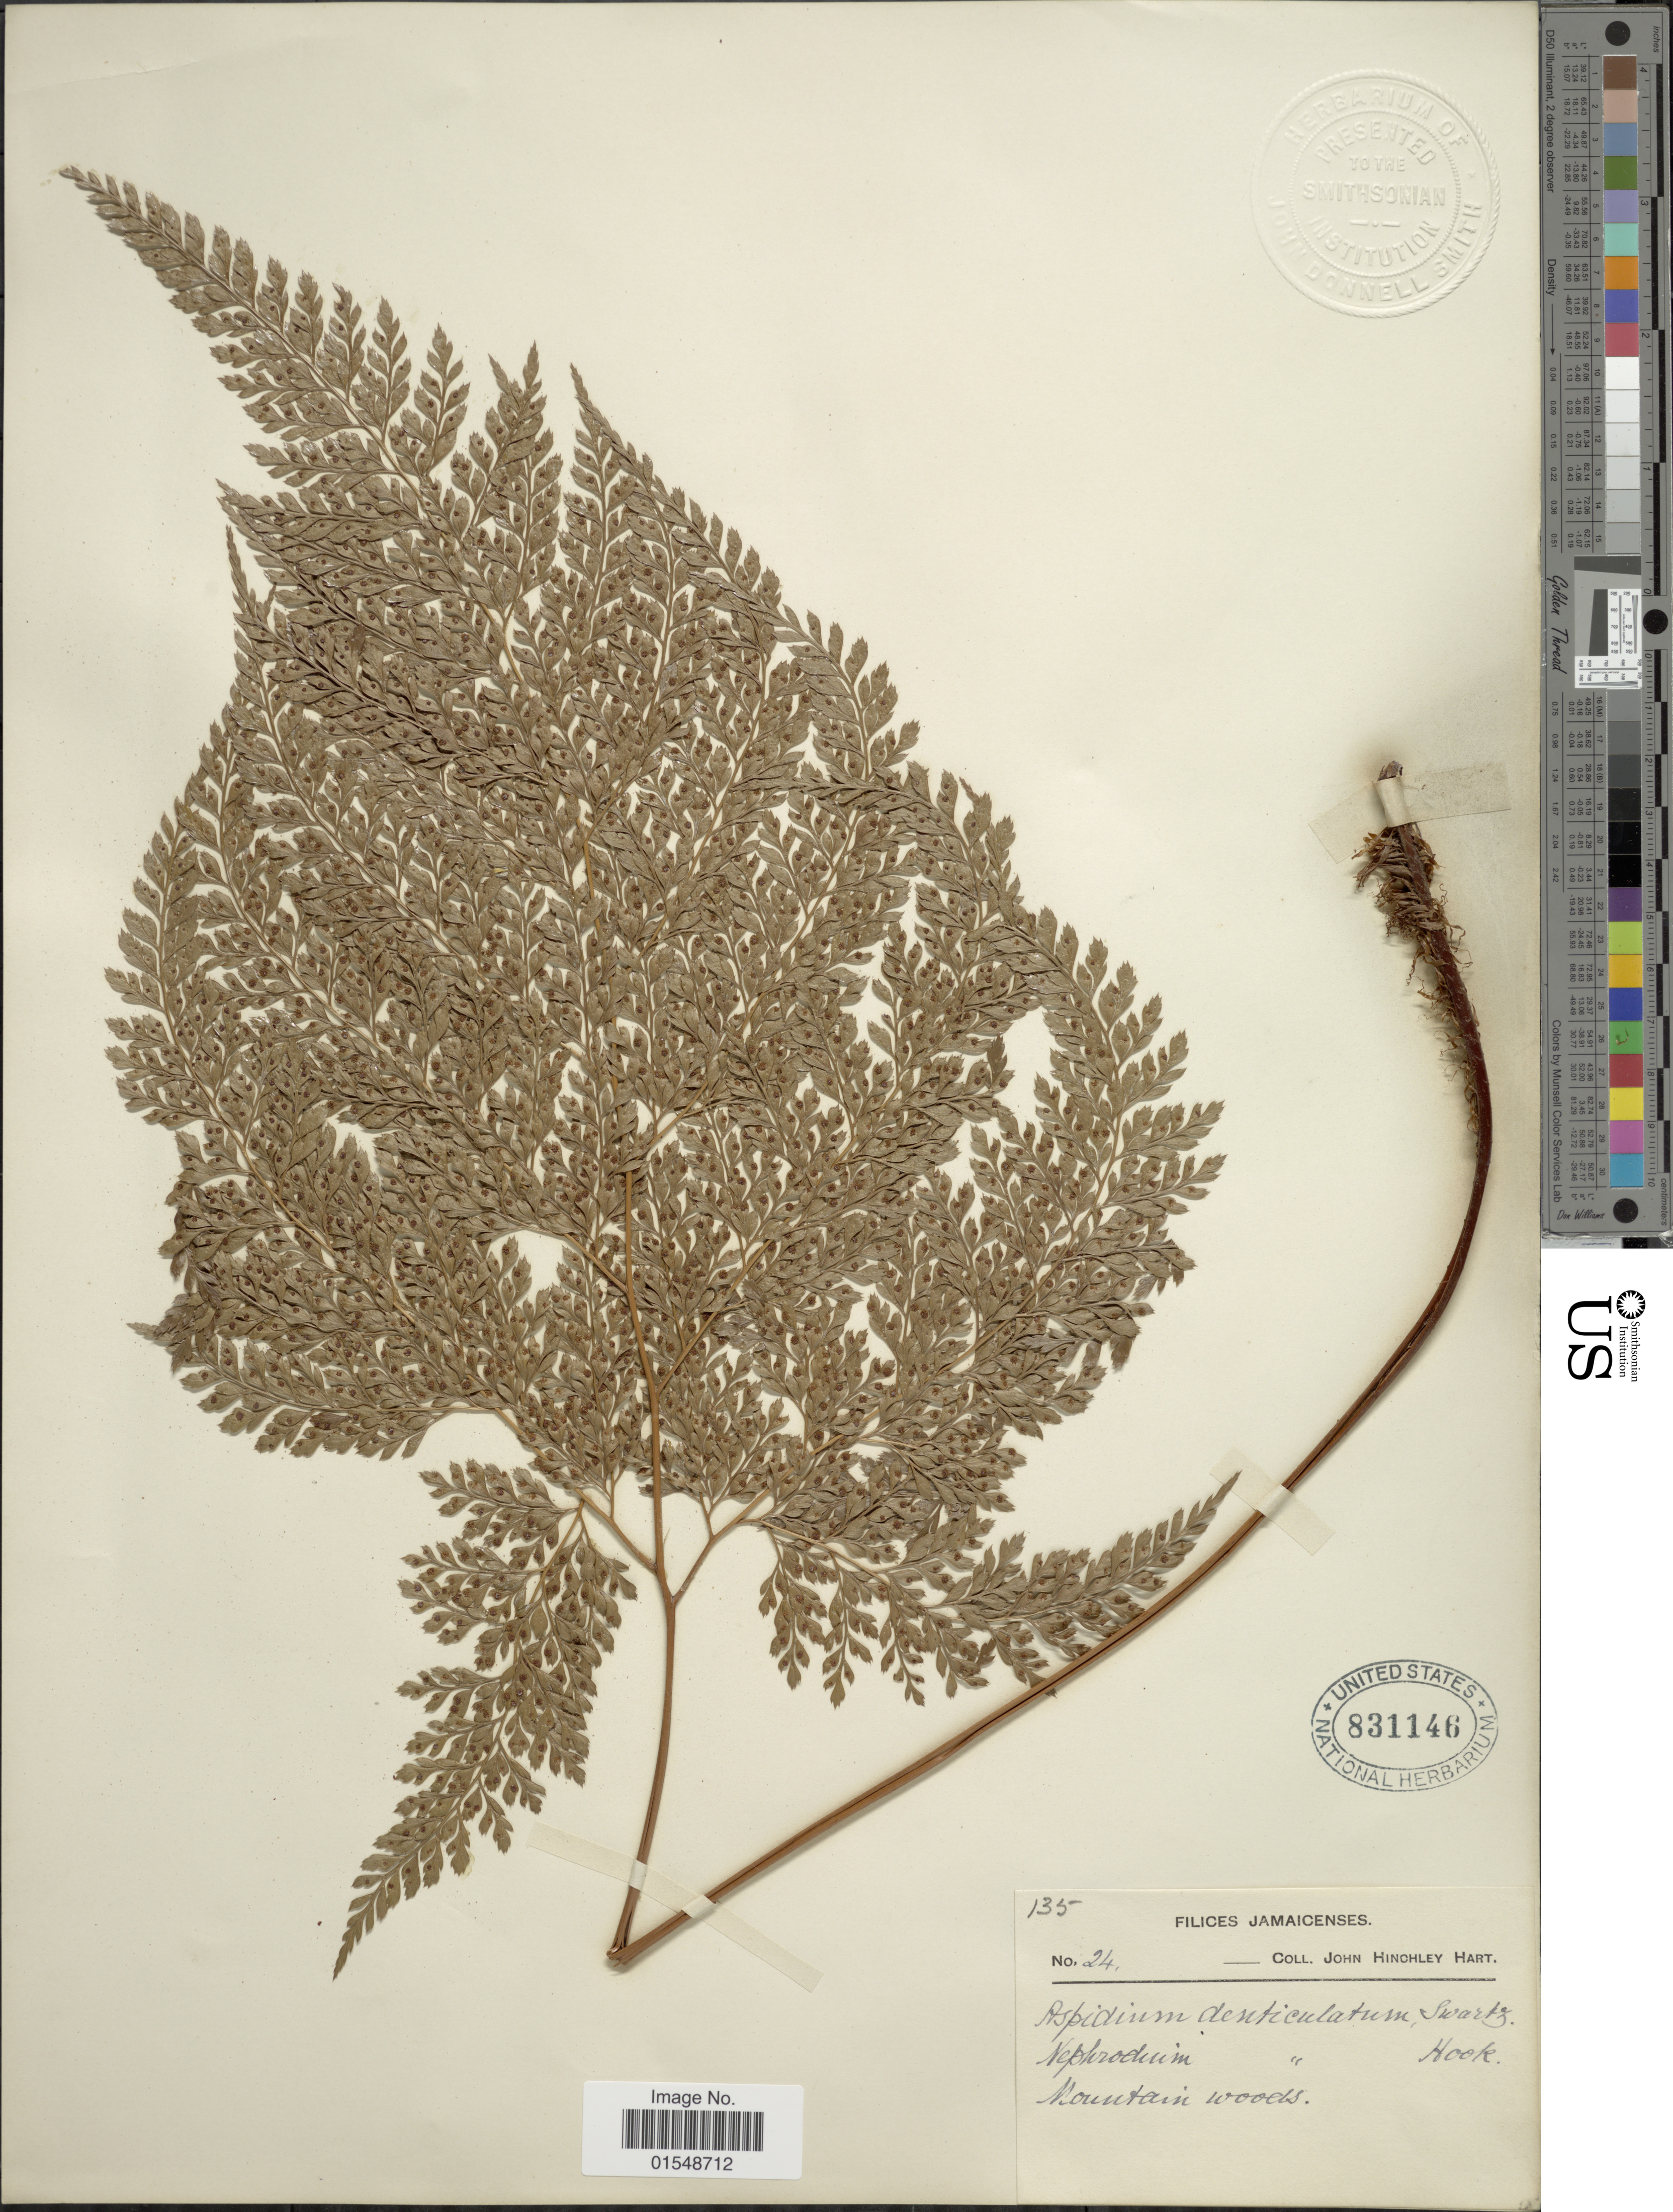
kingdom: Plantae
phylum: Tracheophyta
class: Polypodiopsida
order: Polypodiales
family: Dryopteridaceae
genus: Arachniodes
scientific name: Arachniodes denticulata var. denticulata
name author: (Sw.) Ching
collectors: J. H. Hart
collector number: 24/135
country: Jamaica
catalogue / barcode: US 831146